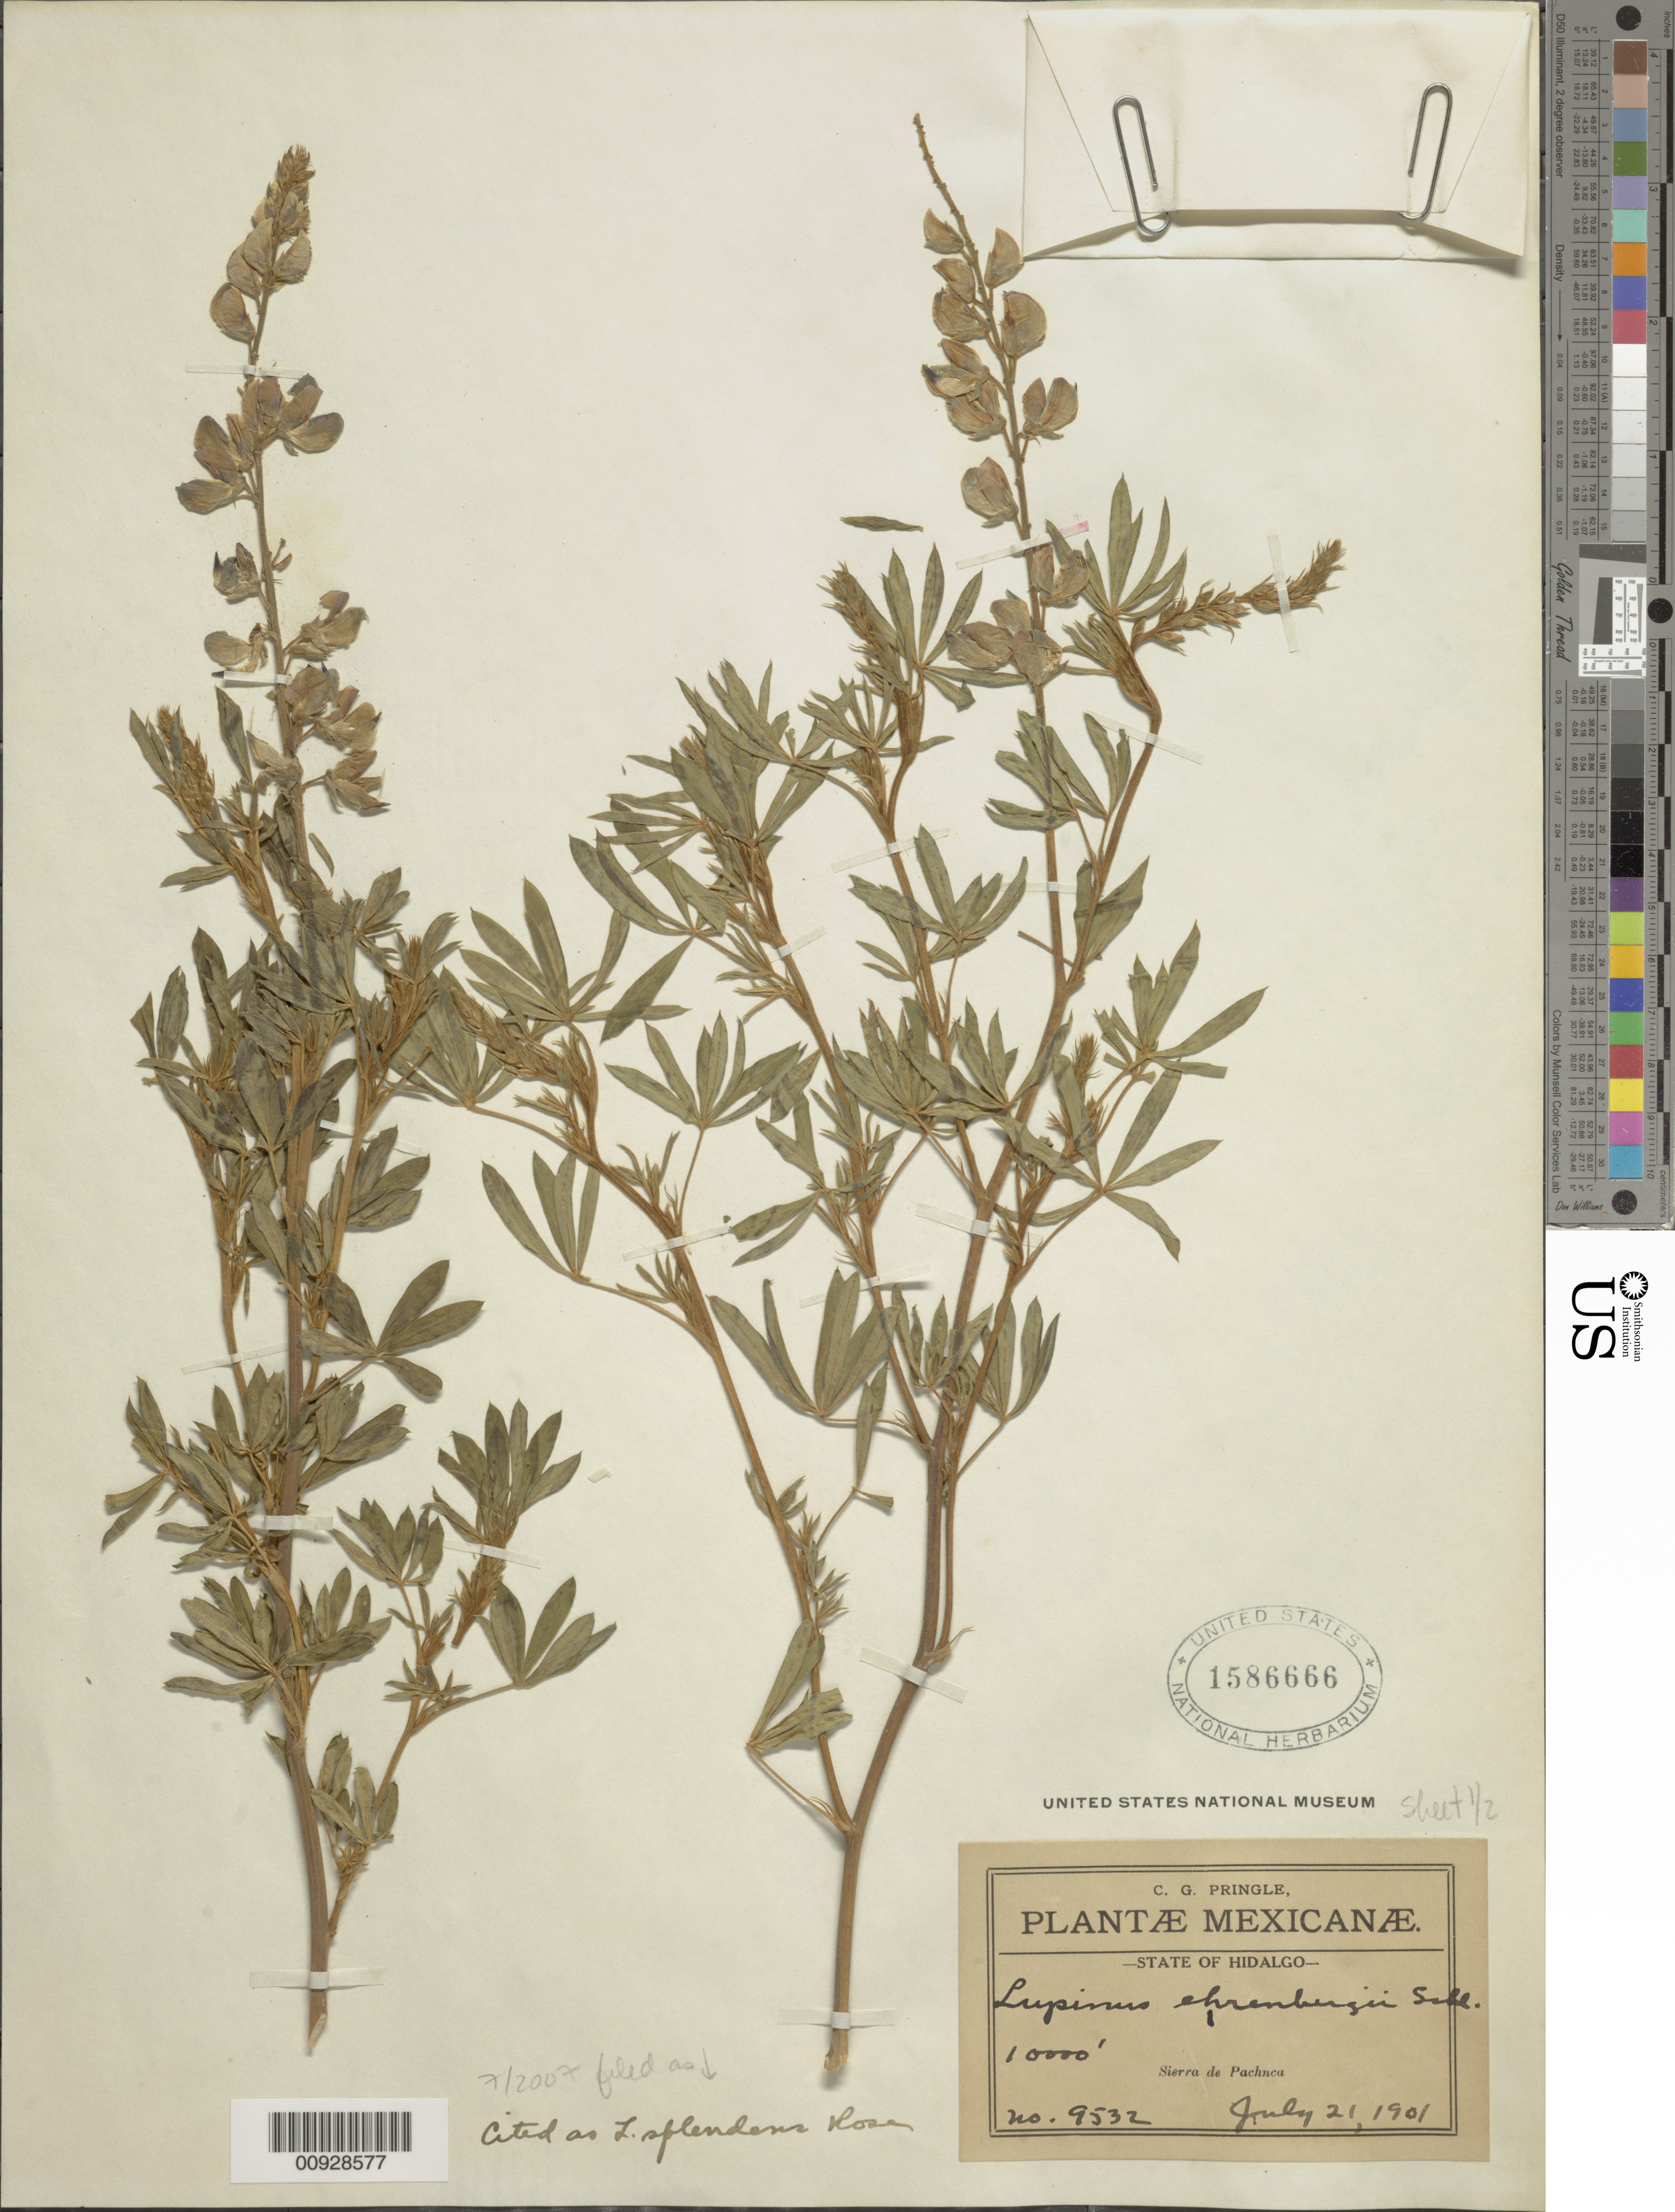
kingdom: Plantae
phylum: Tracheophyta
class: Magnoliopsida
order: Fabales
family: Fabaceae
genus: Lupinus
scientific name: Lupinus splendens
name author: Rose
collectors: C. G. Pringle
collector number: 9532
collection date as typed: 21 Jul 1901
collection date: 1901-07-21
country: Mexico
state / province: Hidalgo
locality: Sierra de Pachuca.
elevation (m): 3048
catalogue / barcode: US 1586666